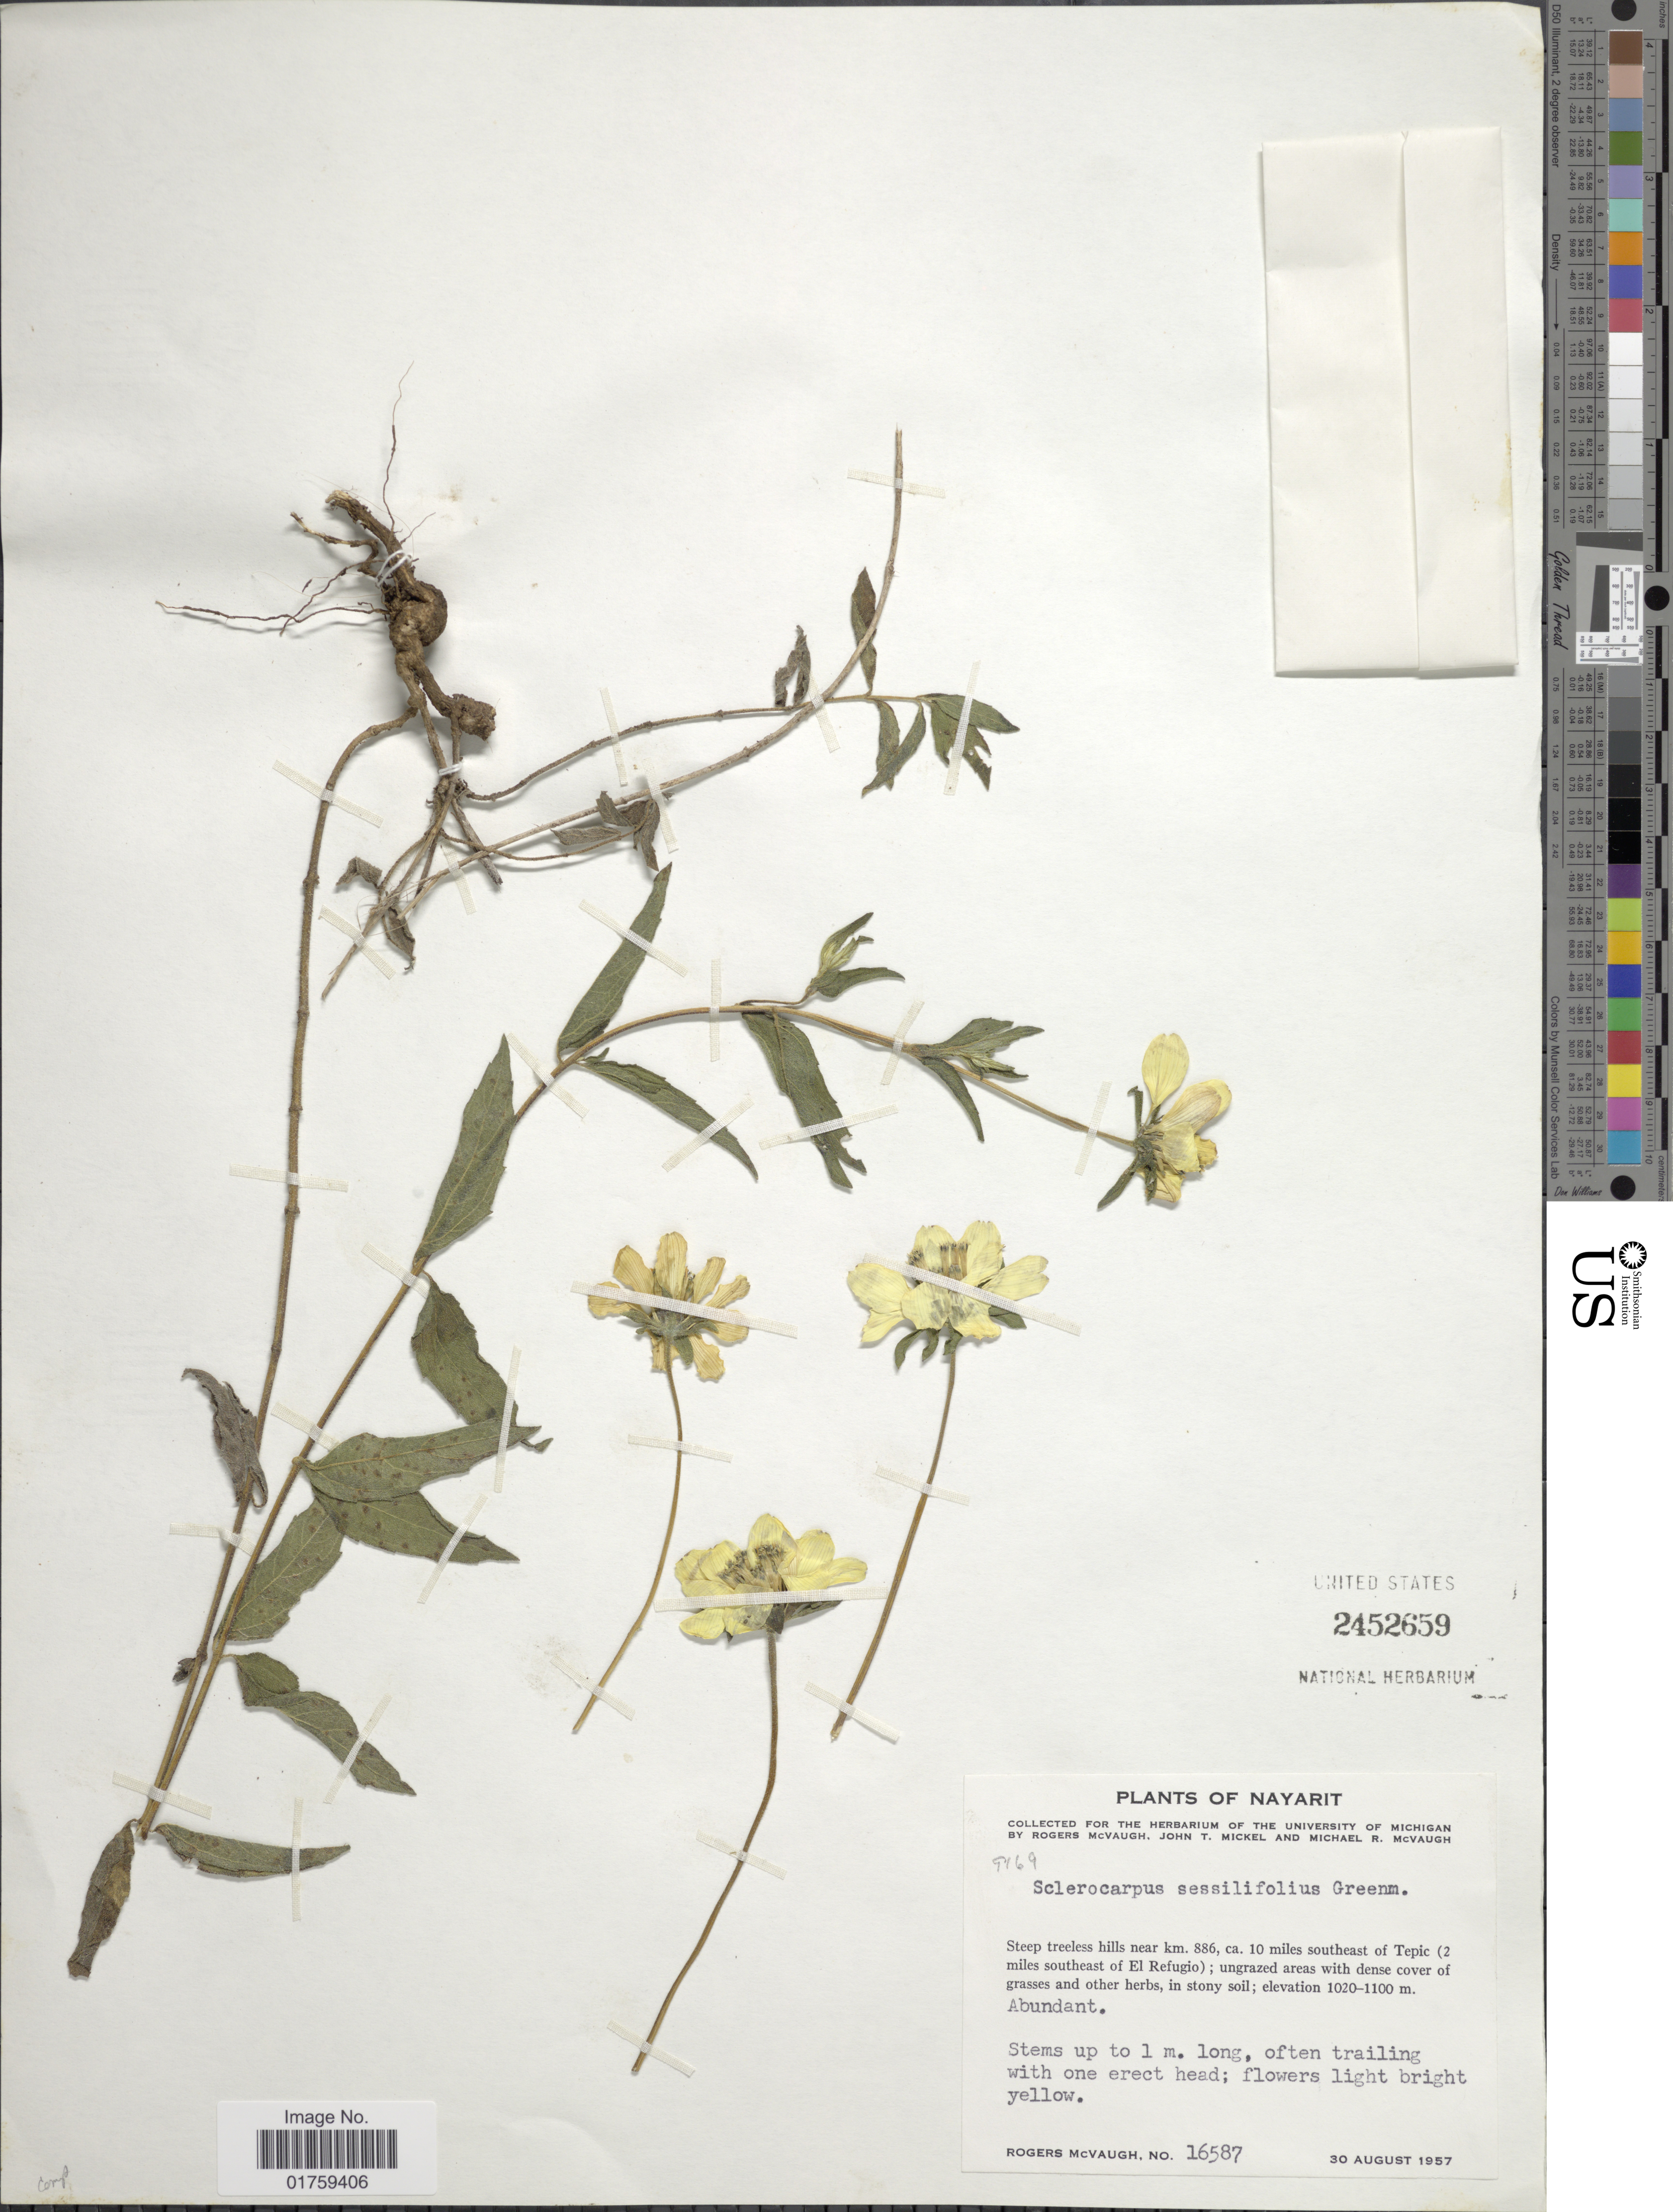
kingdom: Plantae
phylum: Tracheophyta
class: Magnoliopsida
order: Asterales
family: Asteraceae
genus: Sclerocarpus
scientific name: Sclerocarpus sessilifolius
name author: Greenm.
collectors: R. McVaugh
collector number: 16587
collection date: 1957-08-30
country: Mexico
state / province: Nayarit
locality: Nayarit. Steep treeless hills near km. 886, ca. 10 miles southeast of Tepic( 2 miles southeast of El Refugio)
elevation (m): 1020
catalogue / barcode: US 2452659